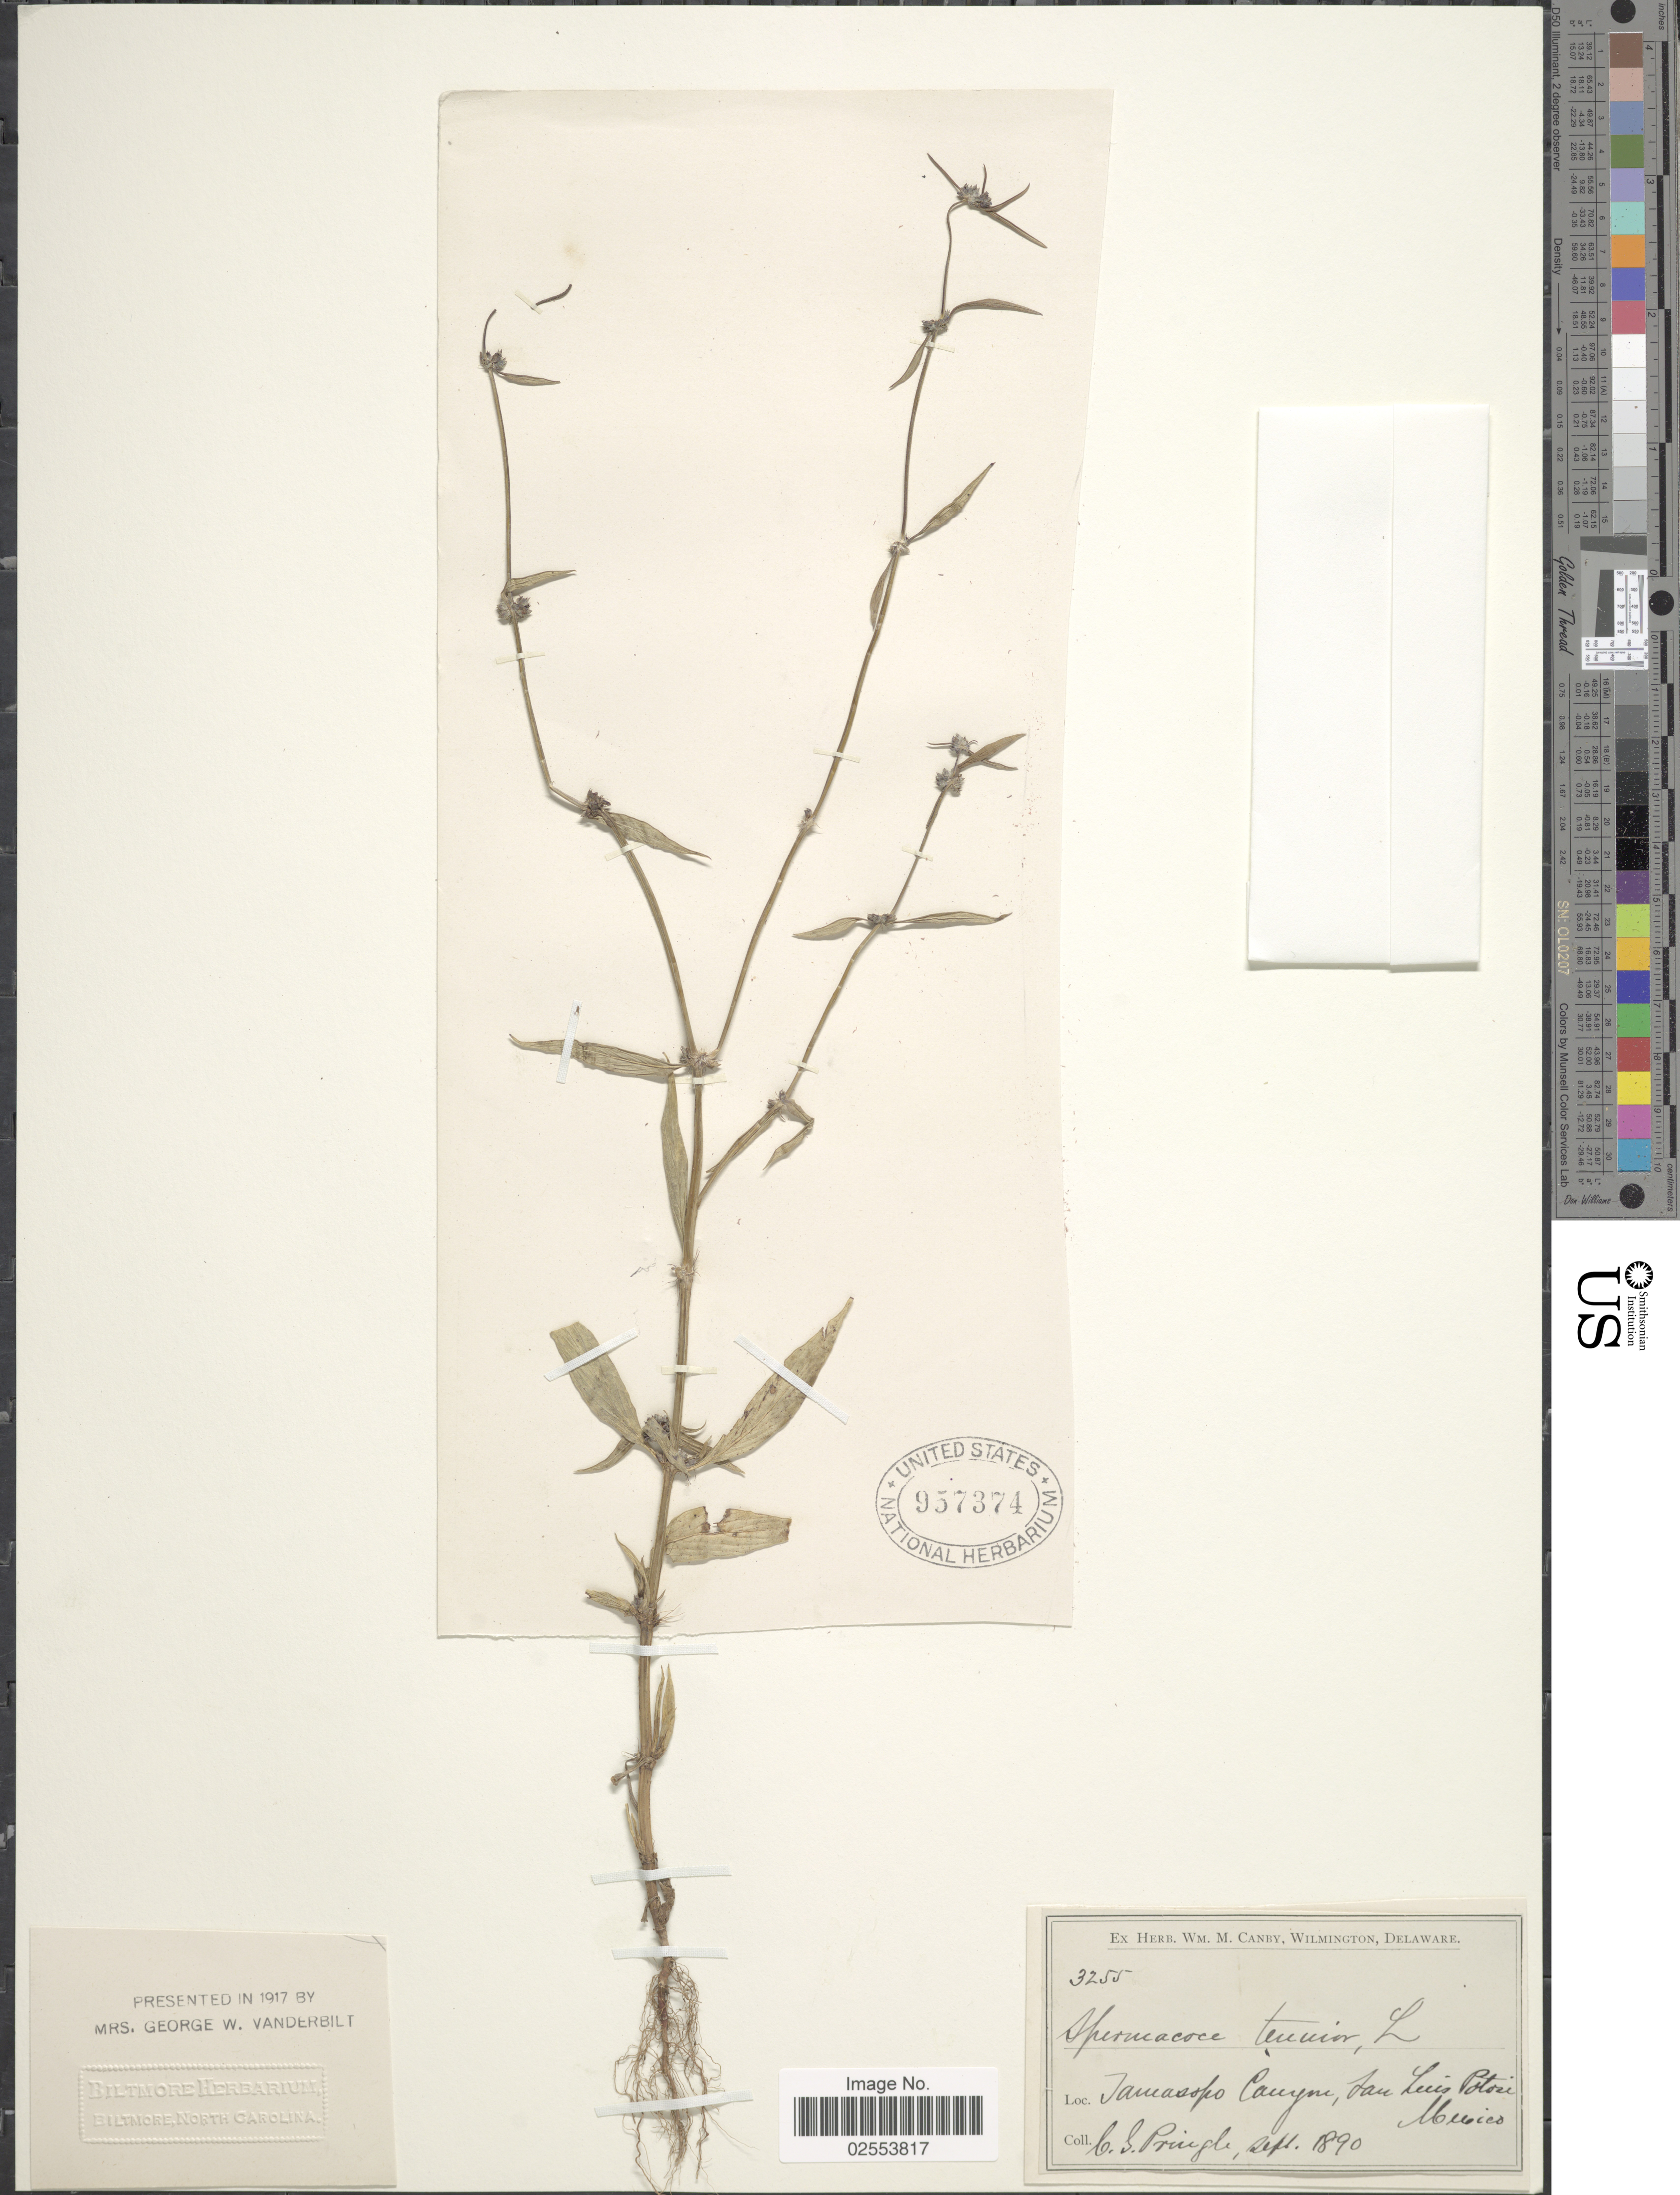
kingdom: Plantae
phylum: Tracheophyta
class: Magnoliopsida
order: Gentianales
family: Rubiaceae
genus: Spermacoce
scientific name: Spermacoce tenuior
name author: L.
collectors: C. G. Pringle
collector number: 3255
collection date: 1890-09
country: Mexico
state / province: San Luis Potosí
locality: Tamasopo.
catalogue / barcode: US 957374